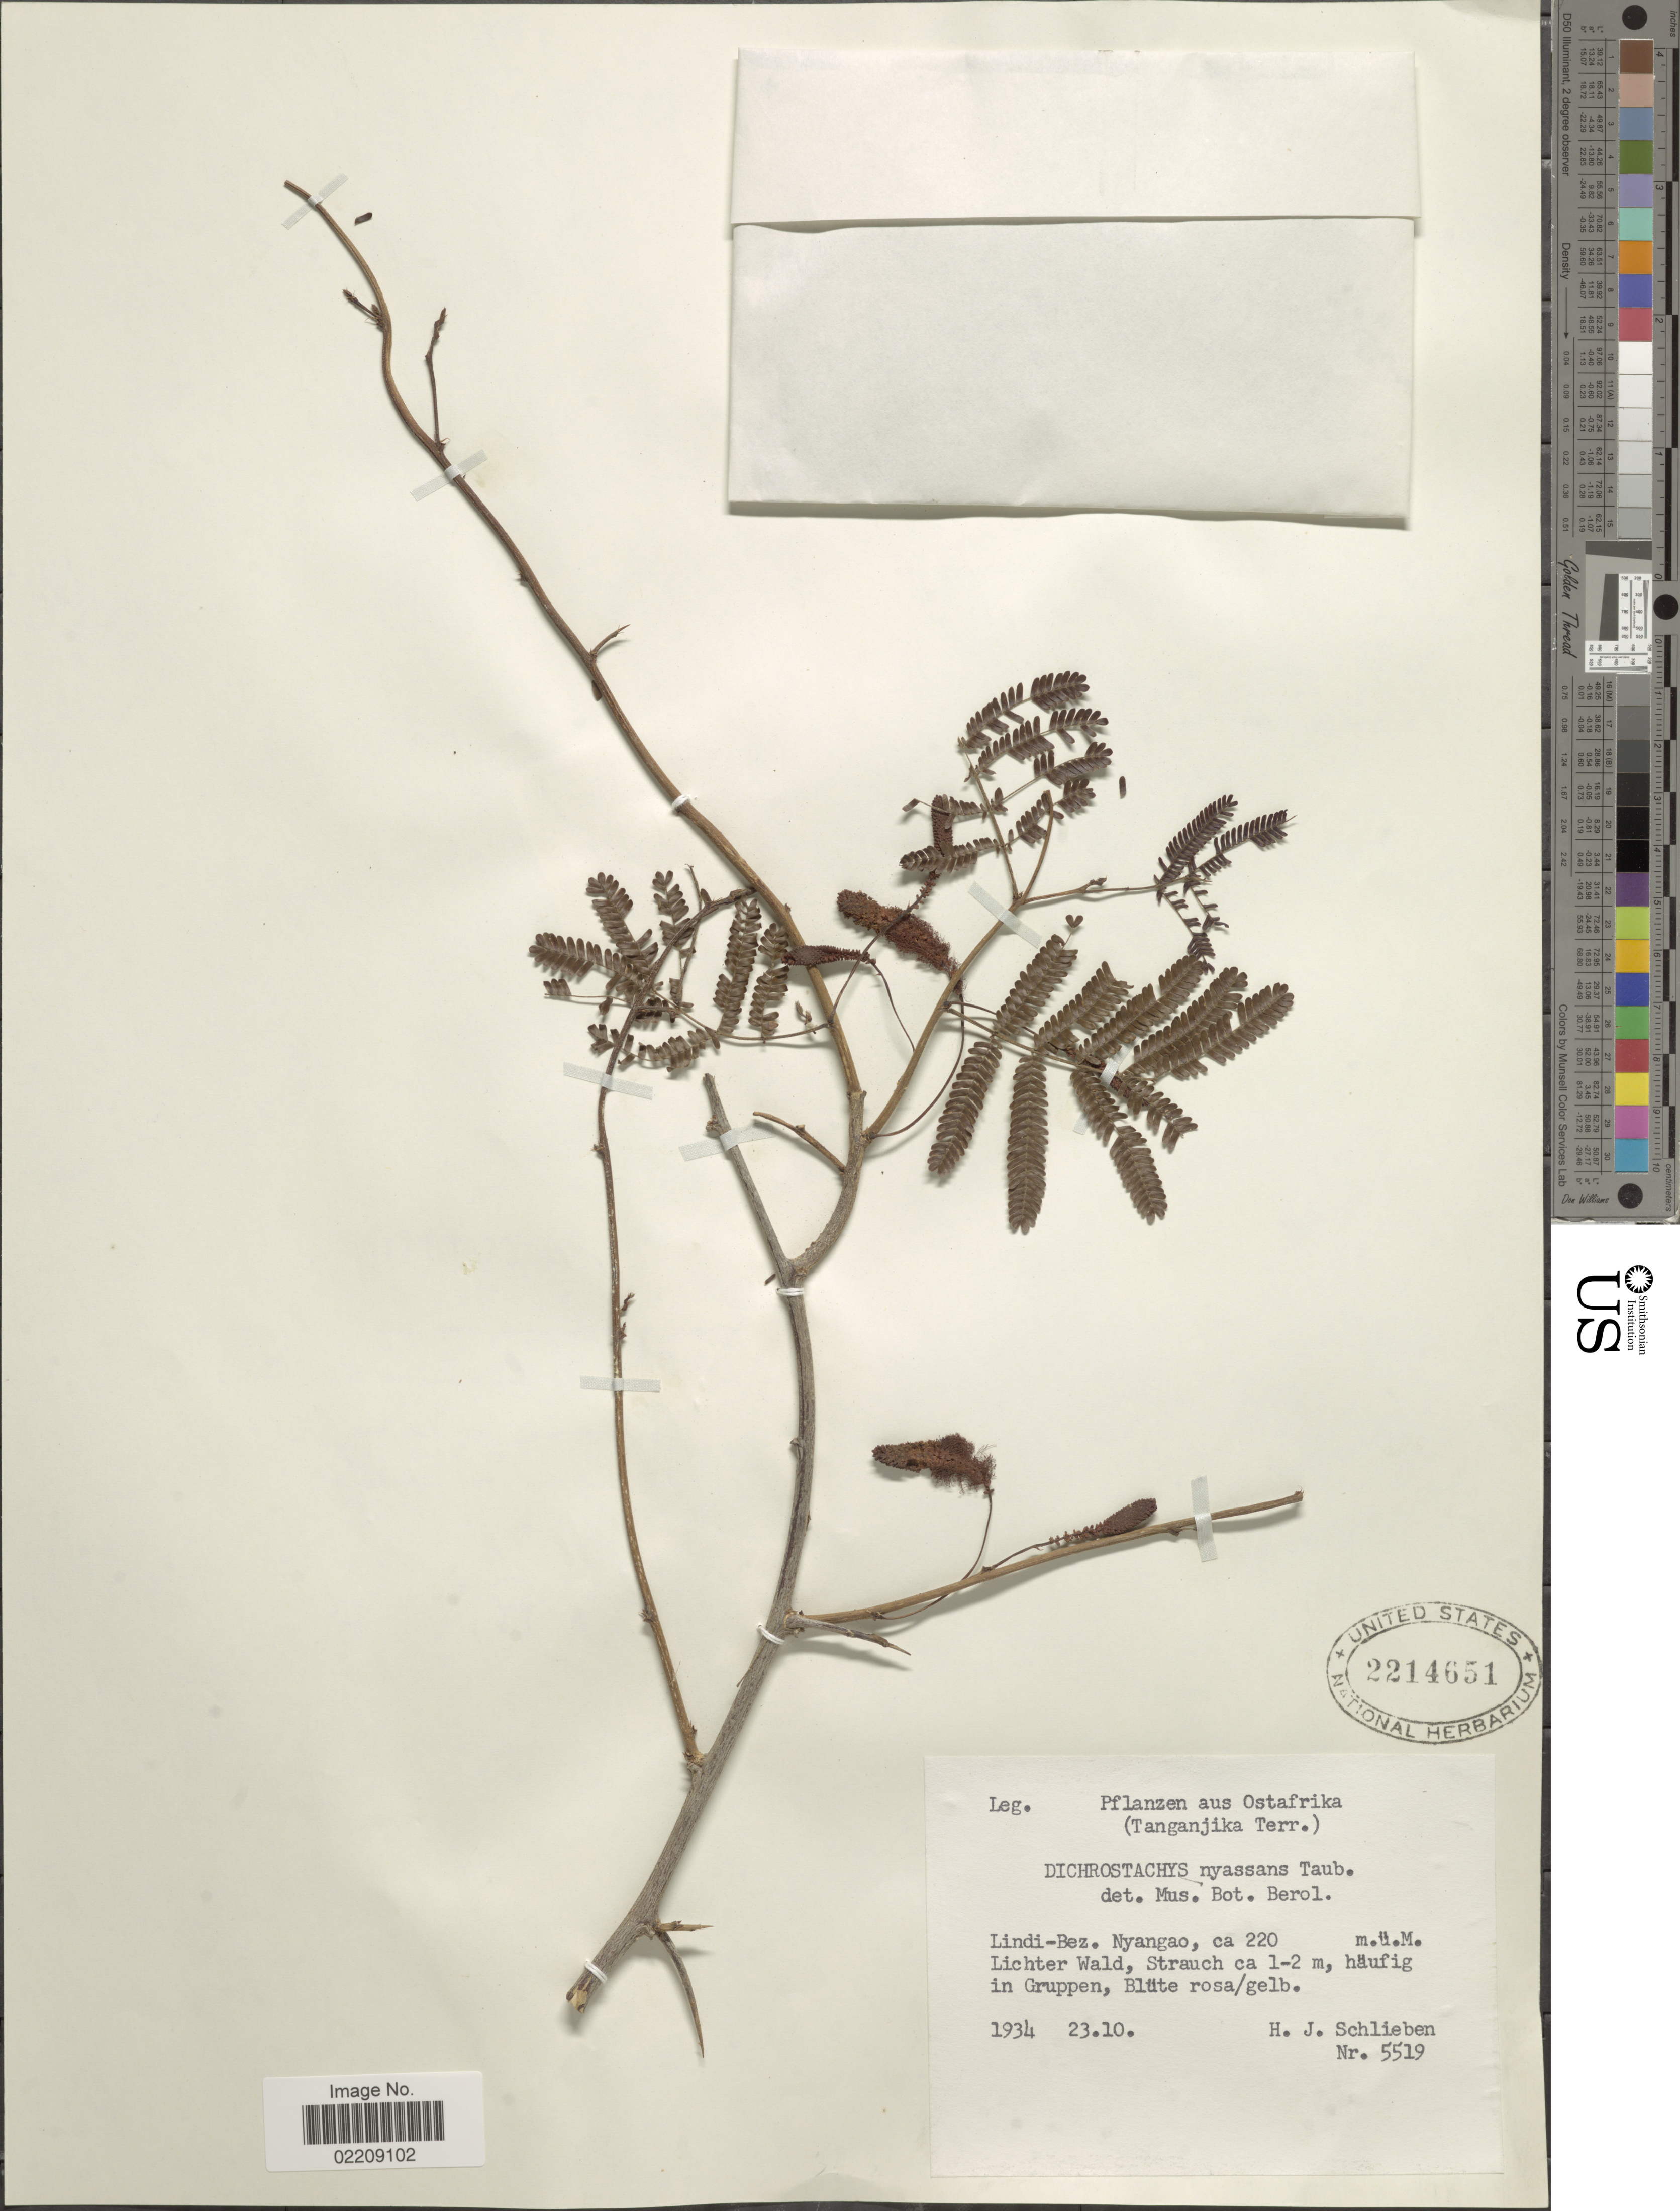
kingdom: Plantae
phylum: Tracheophyta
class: Magnoliopsida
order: Fabales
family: Fabaceae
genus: Dichrostachys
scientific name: Dichrostachys cinerea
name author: (L.) Wight & Arn.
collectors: H. J. Schlieben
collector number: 5519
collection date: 1934-10-23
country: Tanzania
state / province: Lindi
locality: Ostafrika (Tanganjika Terr.) Lindi-Bez. Nyangao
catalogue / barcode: US 2214651